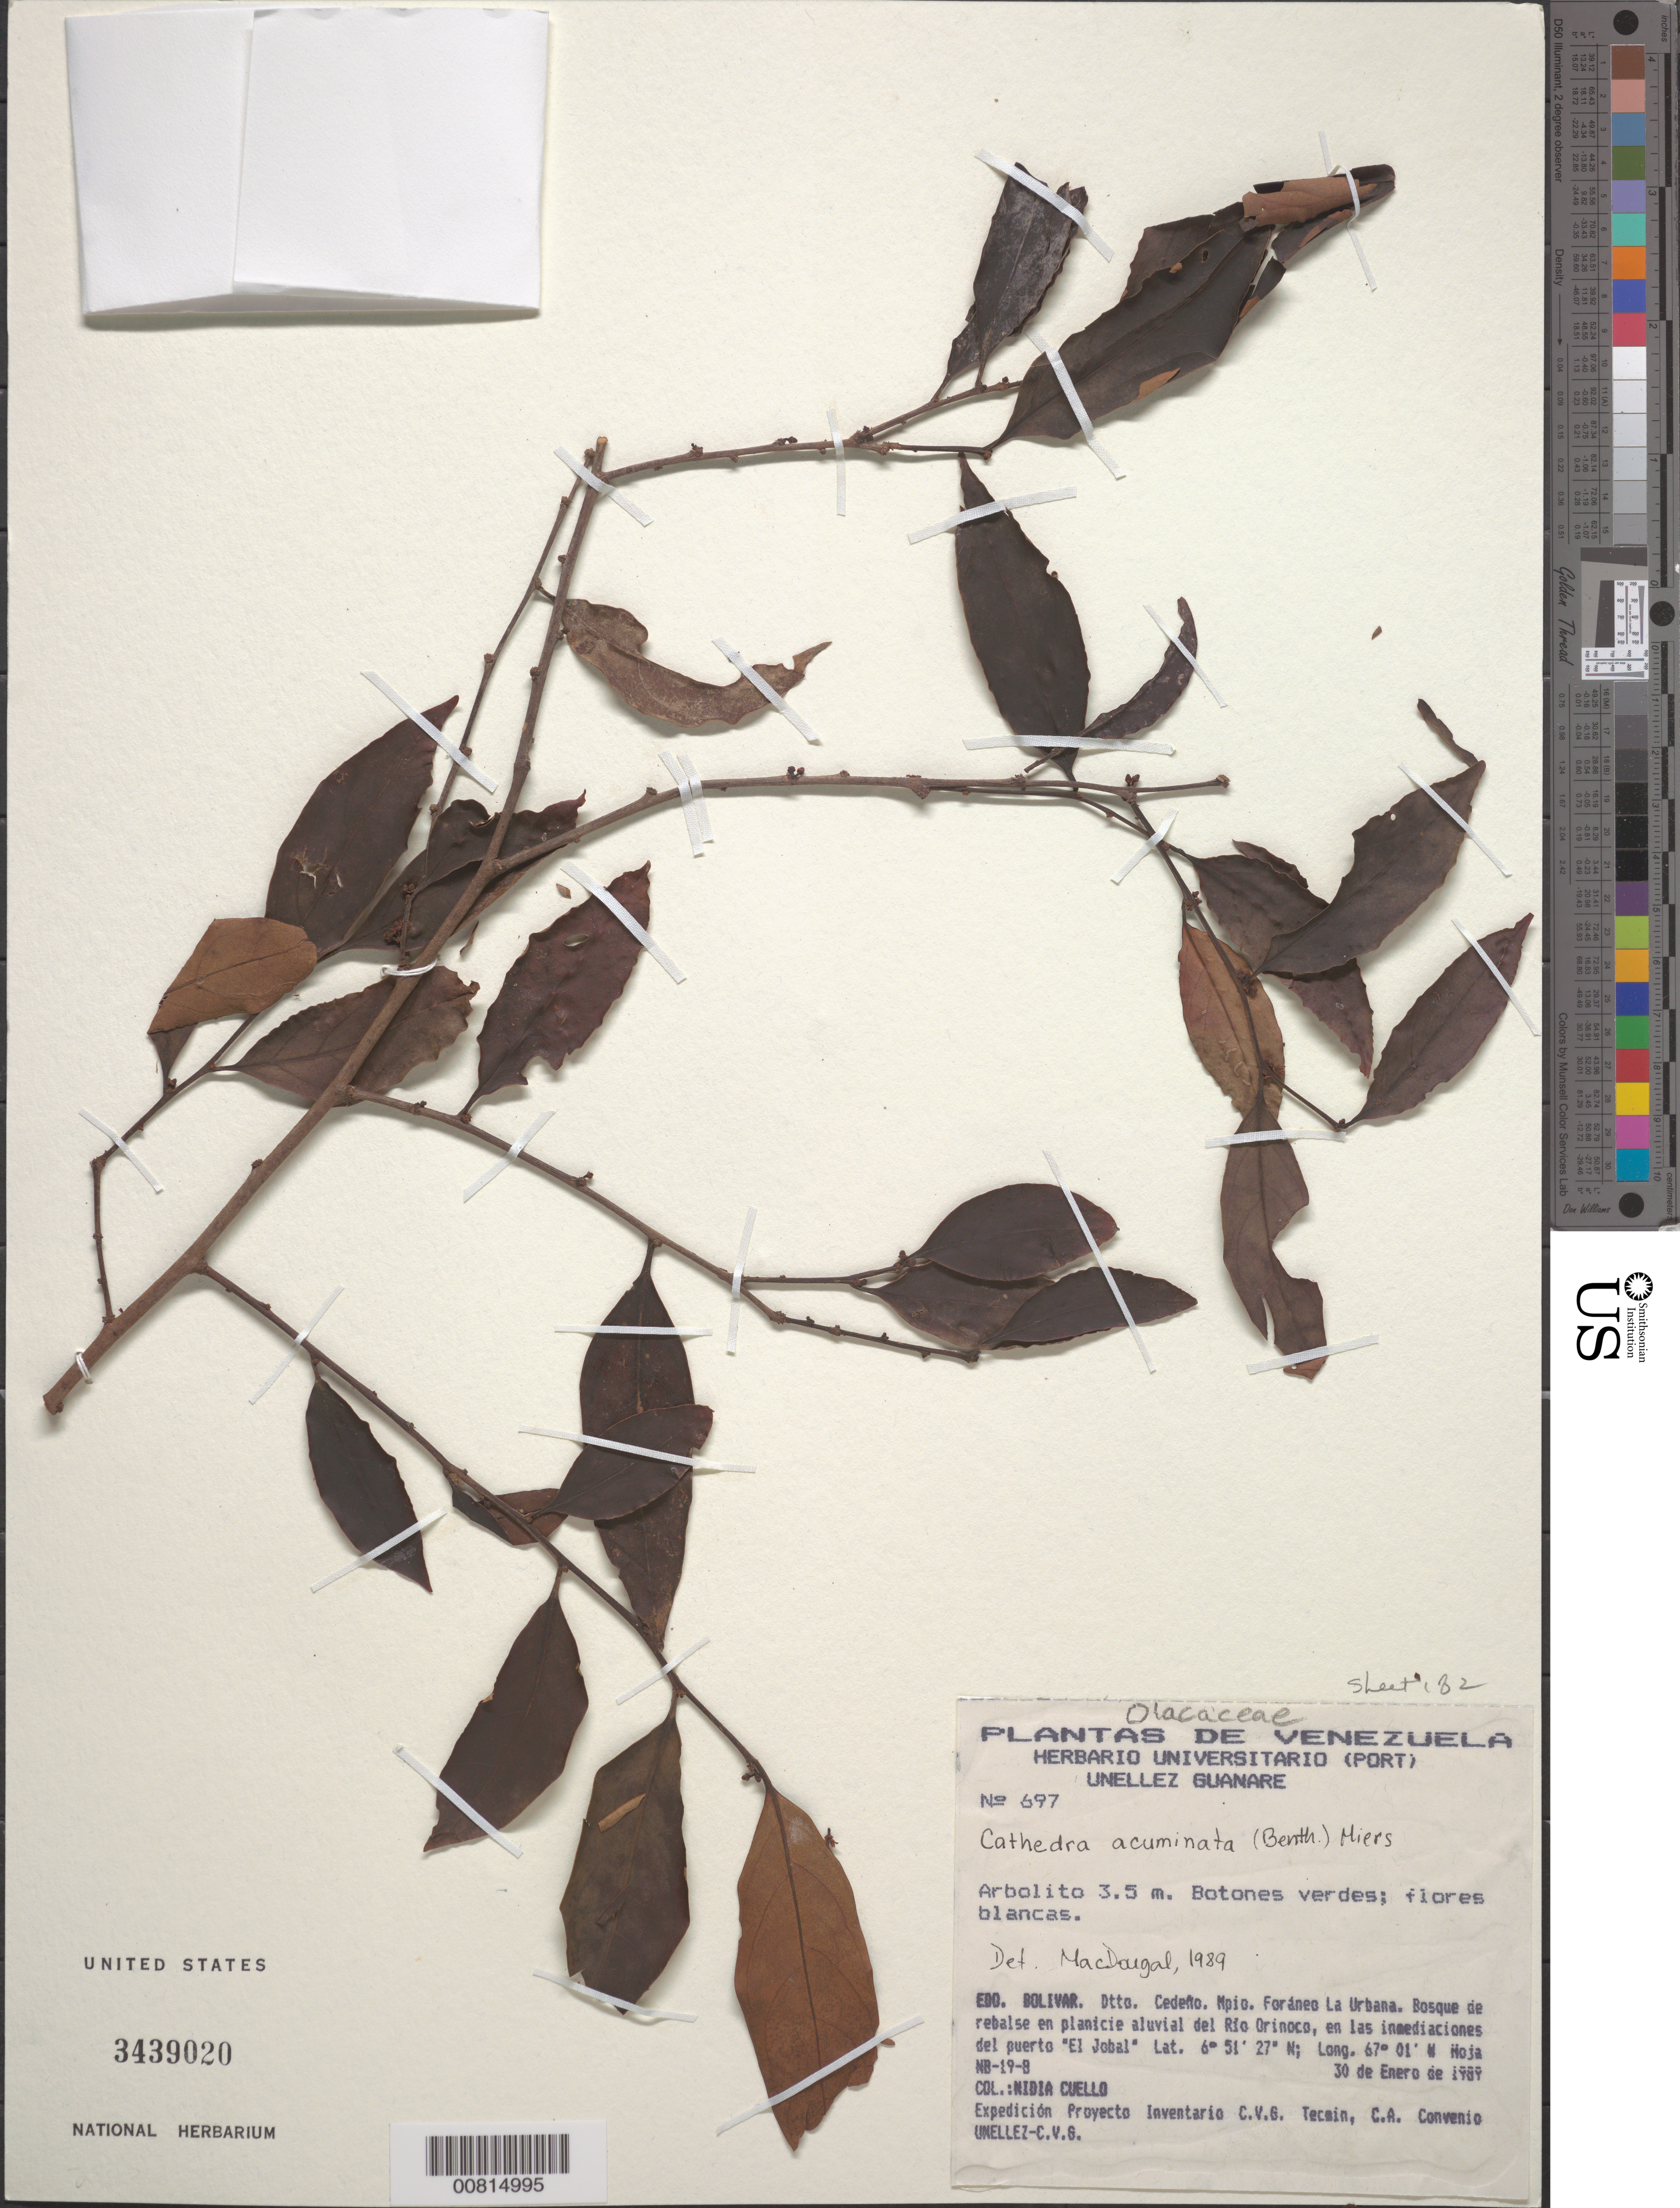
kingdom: Plantae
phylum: Tracheophyta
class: Magnoliopsida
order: Santalales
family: Aptandraceae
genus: Cathedra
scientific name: Cathedra acuminata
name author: (Benth.) Miers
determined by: Sleumer, H. O.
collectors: N. L. Cuello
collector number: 697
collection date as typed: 30-Jan-89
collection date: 1989-01-30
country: Venezuela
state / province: Bolívar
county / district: Cedeño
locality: Mun. Foráneo La Urbana, Río Orinoco del puerto "El Jobal"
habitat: Bosque de rebalse en planicie aluvial del rio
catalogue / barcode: US 3439020